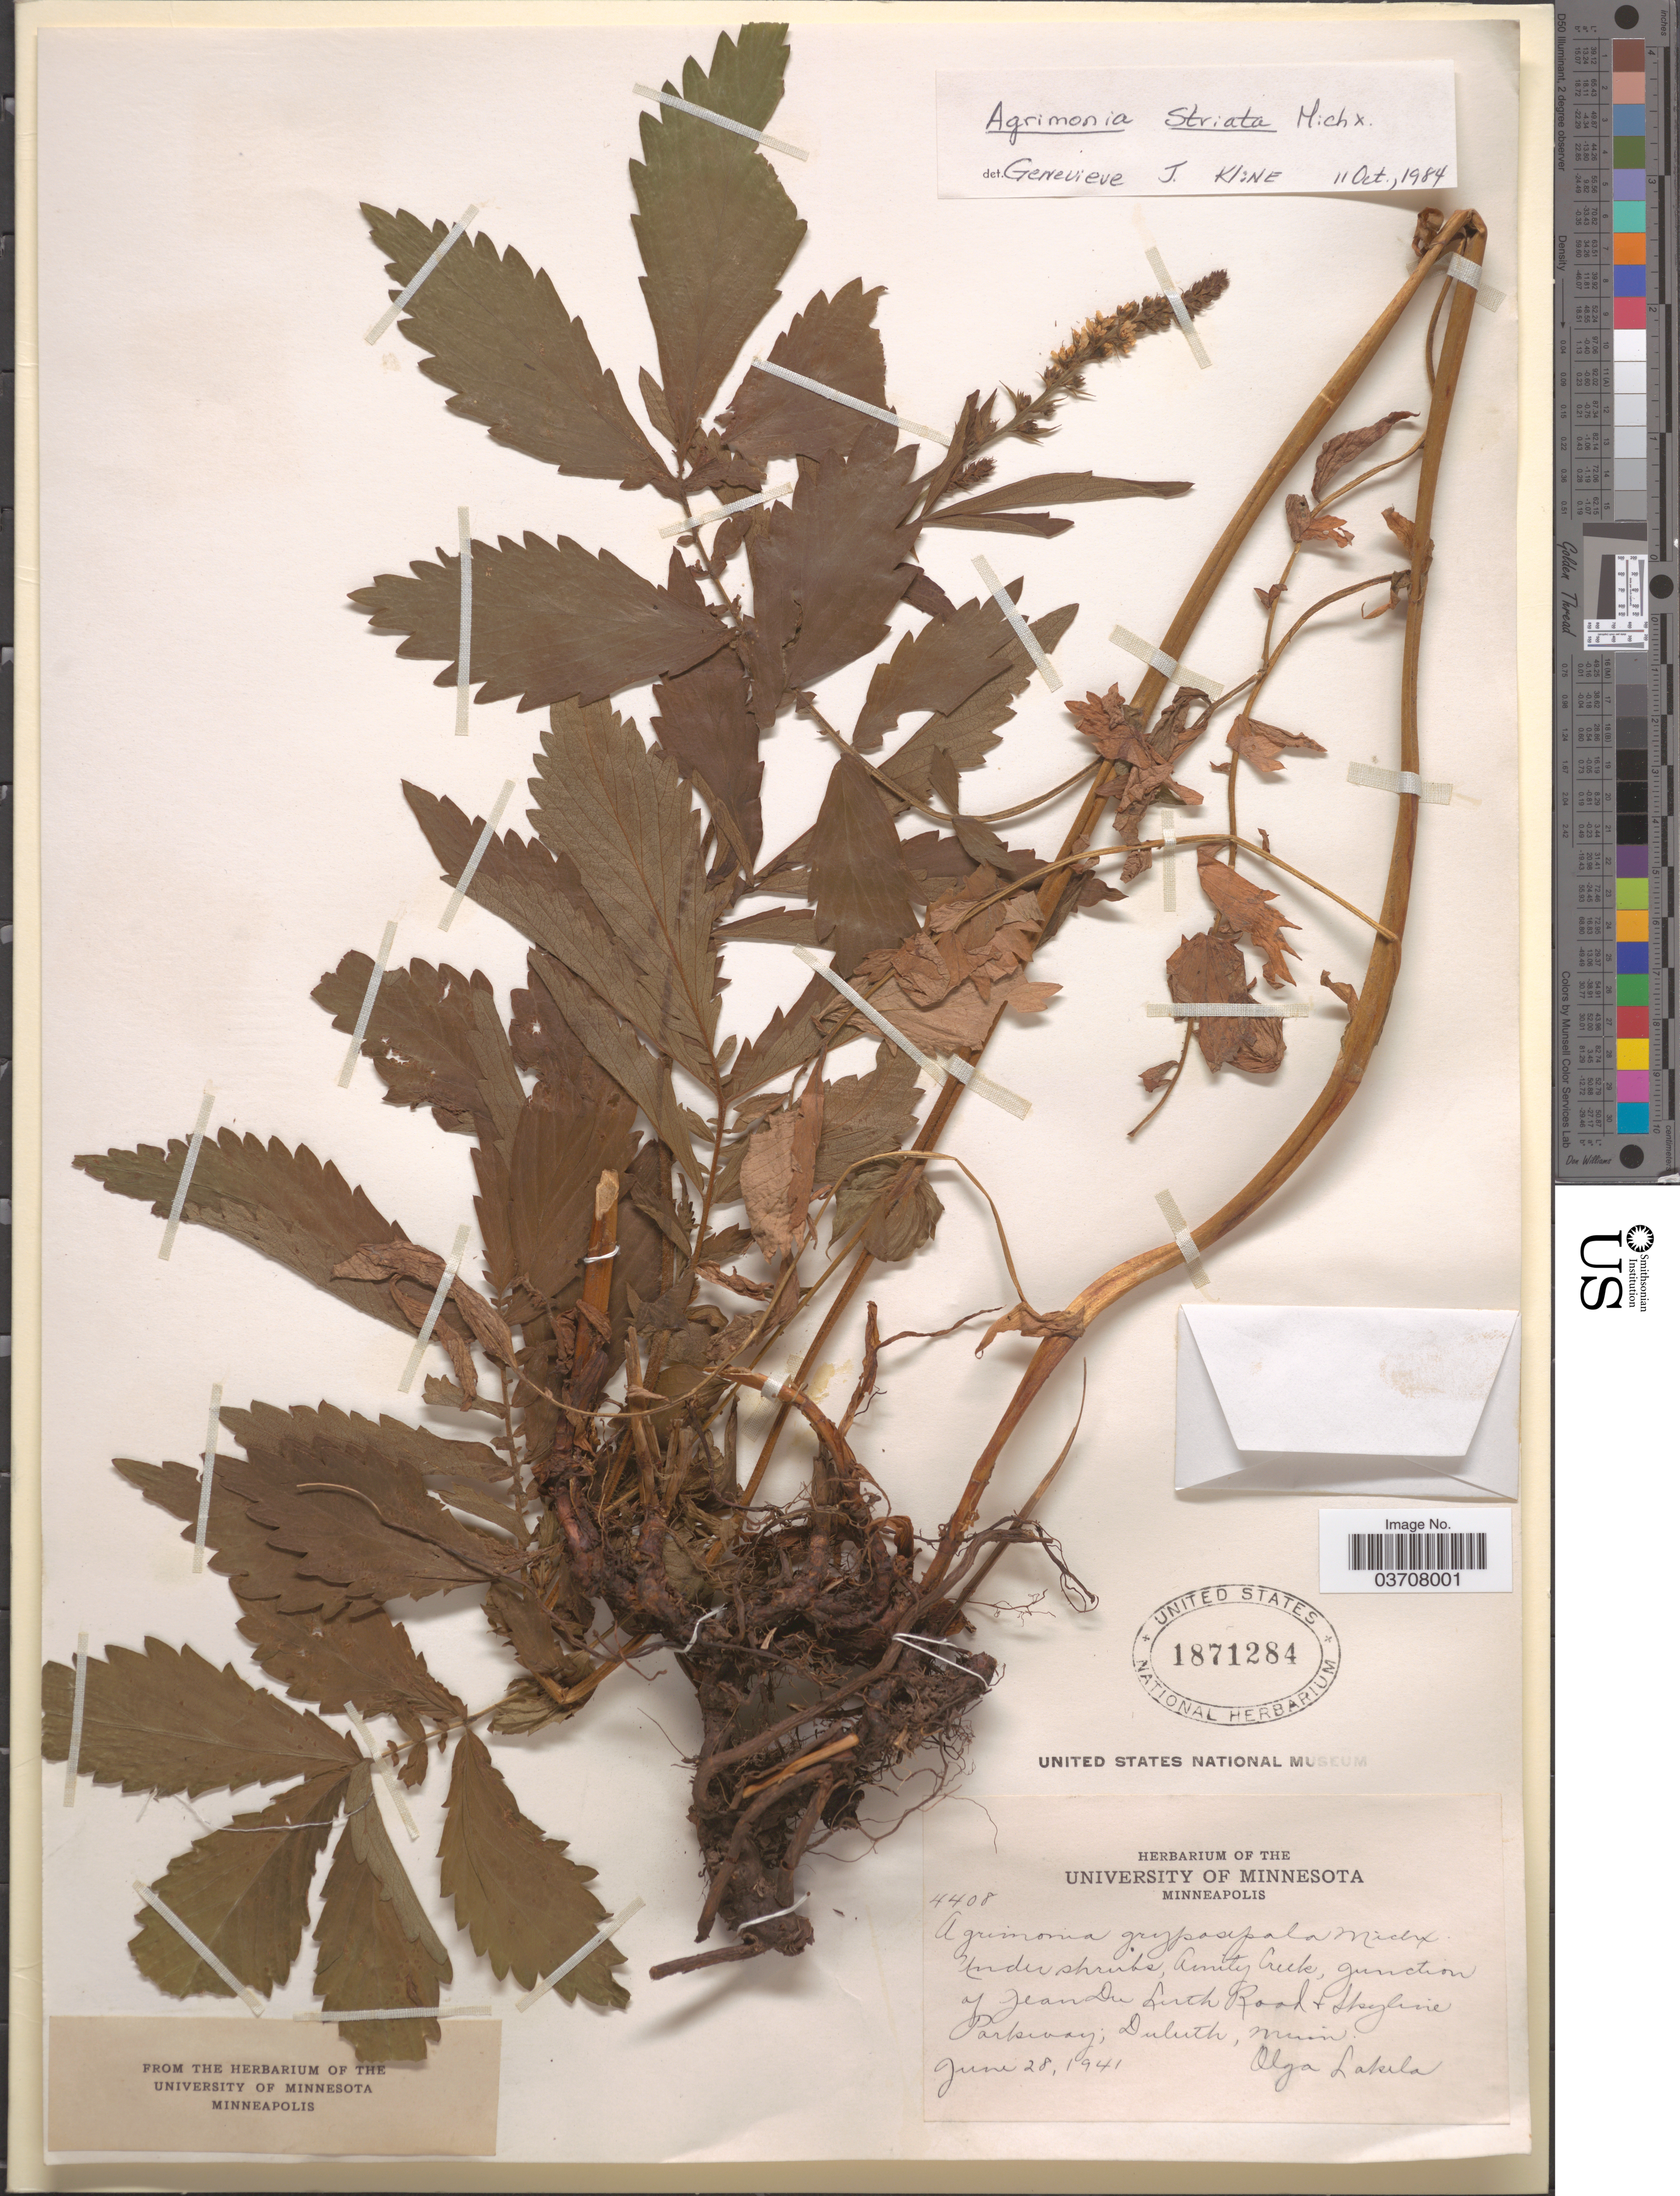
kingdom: Plantae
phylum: Tracheophyta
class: Magnoliopsida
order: Rosales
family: Rosaceae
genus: Agrimonia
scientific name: Agrimonia striata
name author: Michx.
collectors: O. K. Lakela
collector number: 4408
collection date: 1941-06-28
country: United States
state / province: Minnesota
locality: Amity Creek, Junction of Jean Du Luth Road & Hayline Parkway; Duluth.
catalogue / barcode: US 1871284